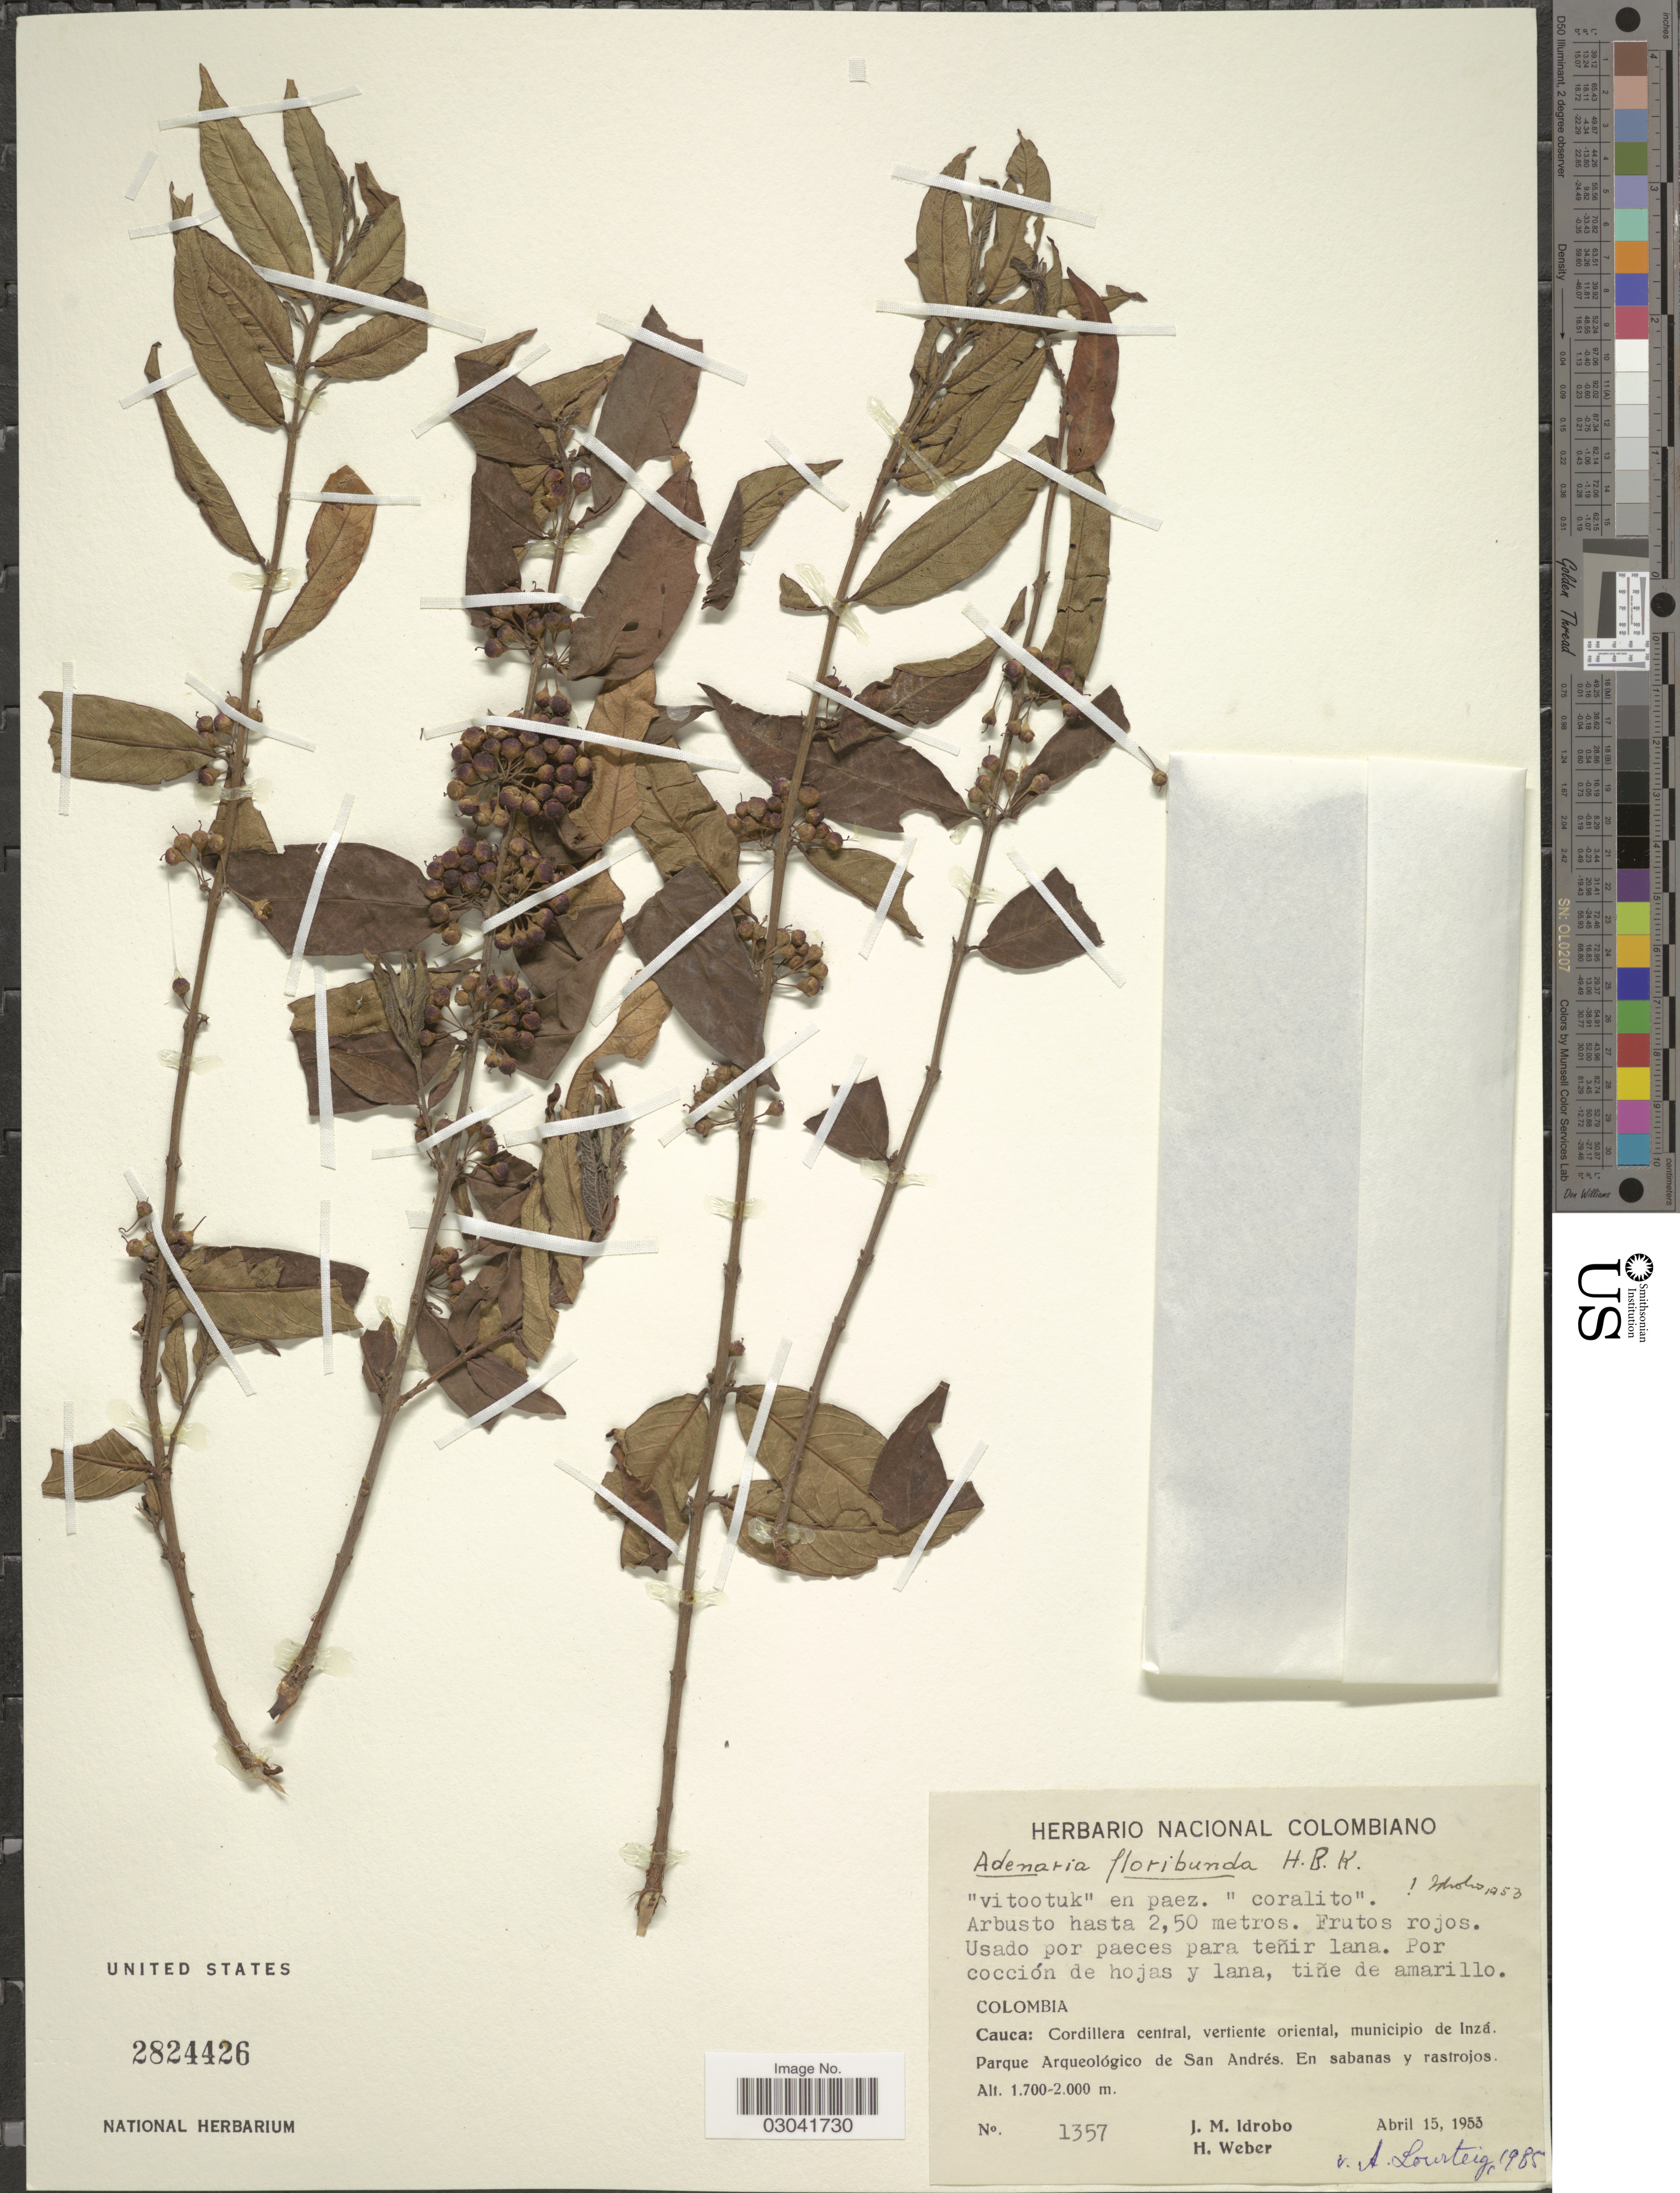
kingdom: Plantae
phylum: Tracheophyta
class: Magnoliopsida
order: Myrtales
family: Lythraceae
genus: Adenaria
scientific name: Adenaria floribunda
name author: Kunth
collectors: J. M. Idrobo & H. Weber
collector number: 1357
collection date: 1953-04-15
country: Colombia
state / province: Cauca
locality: Cordillera central, vertiente oriental, municipio de Inzá. Parque Arqueológico de San Andrés.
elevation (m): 1700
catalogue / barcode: US 2824426